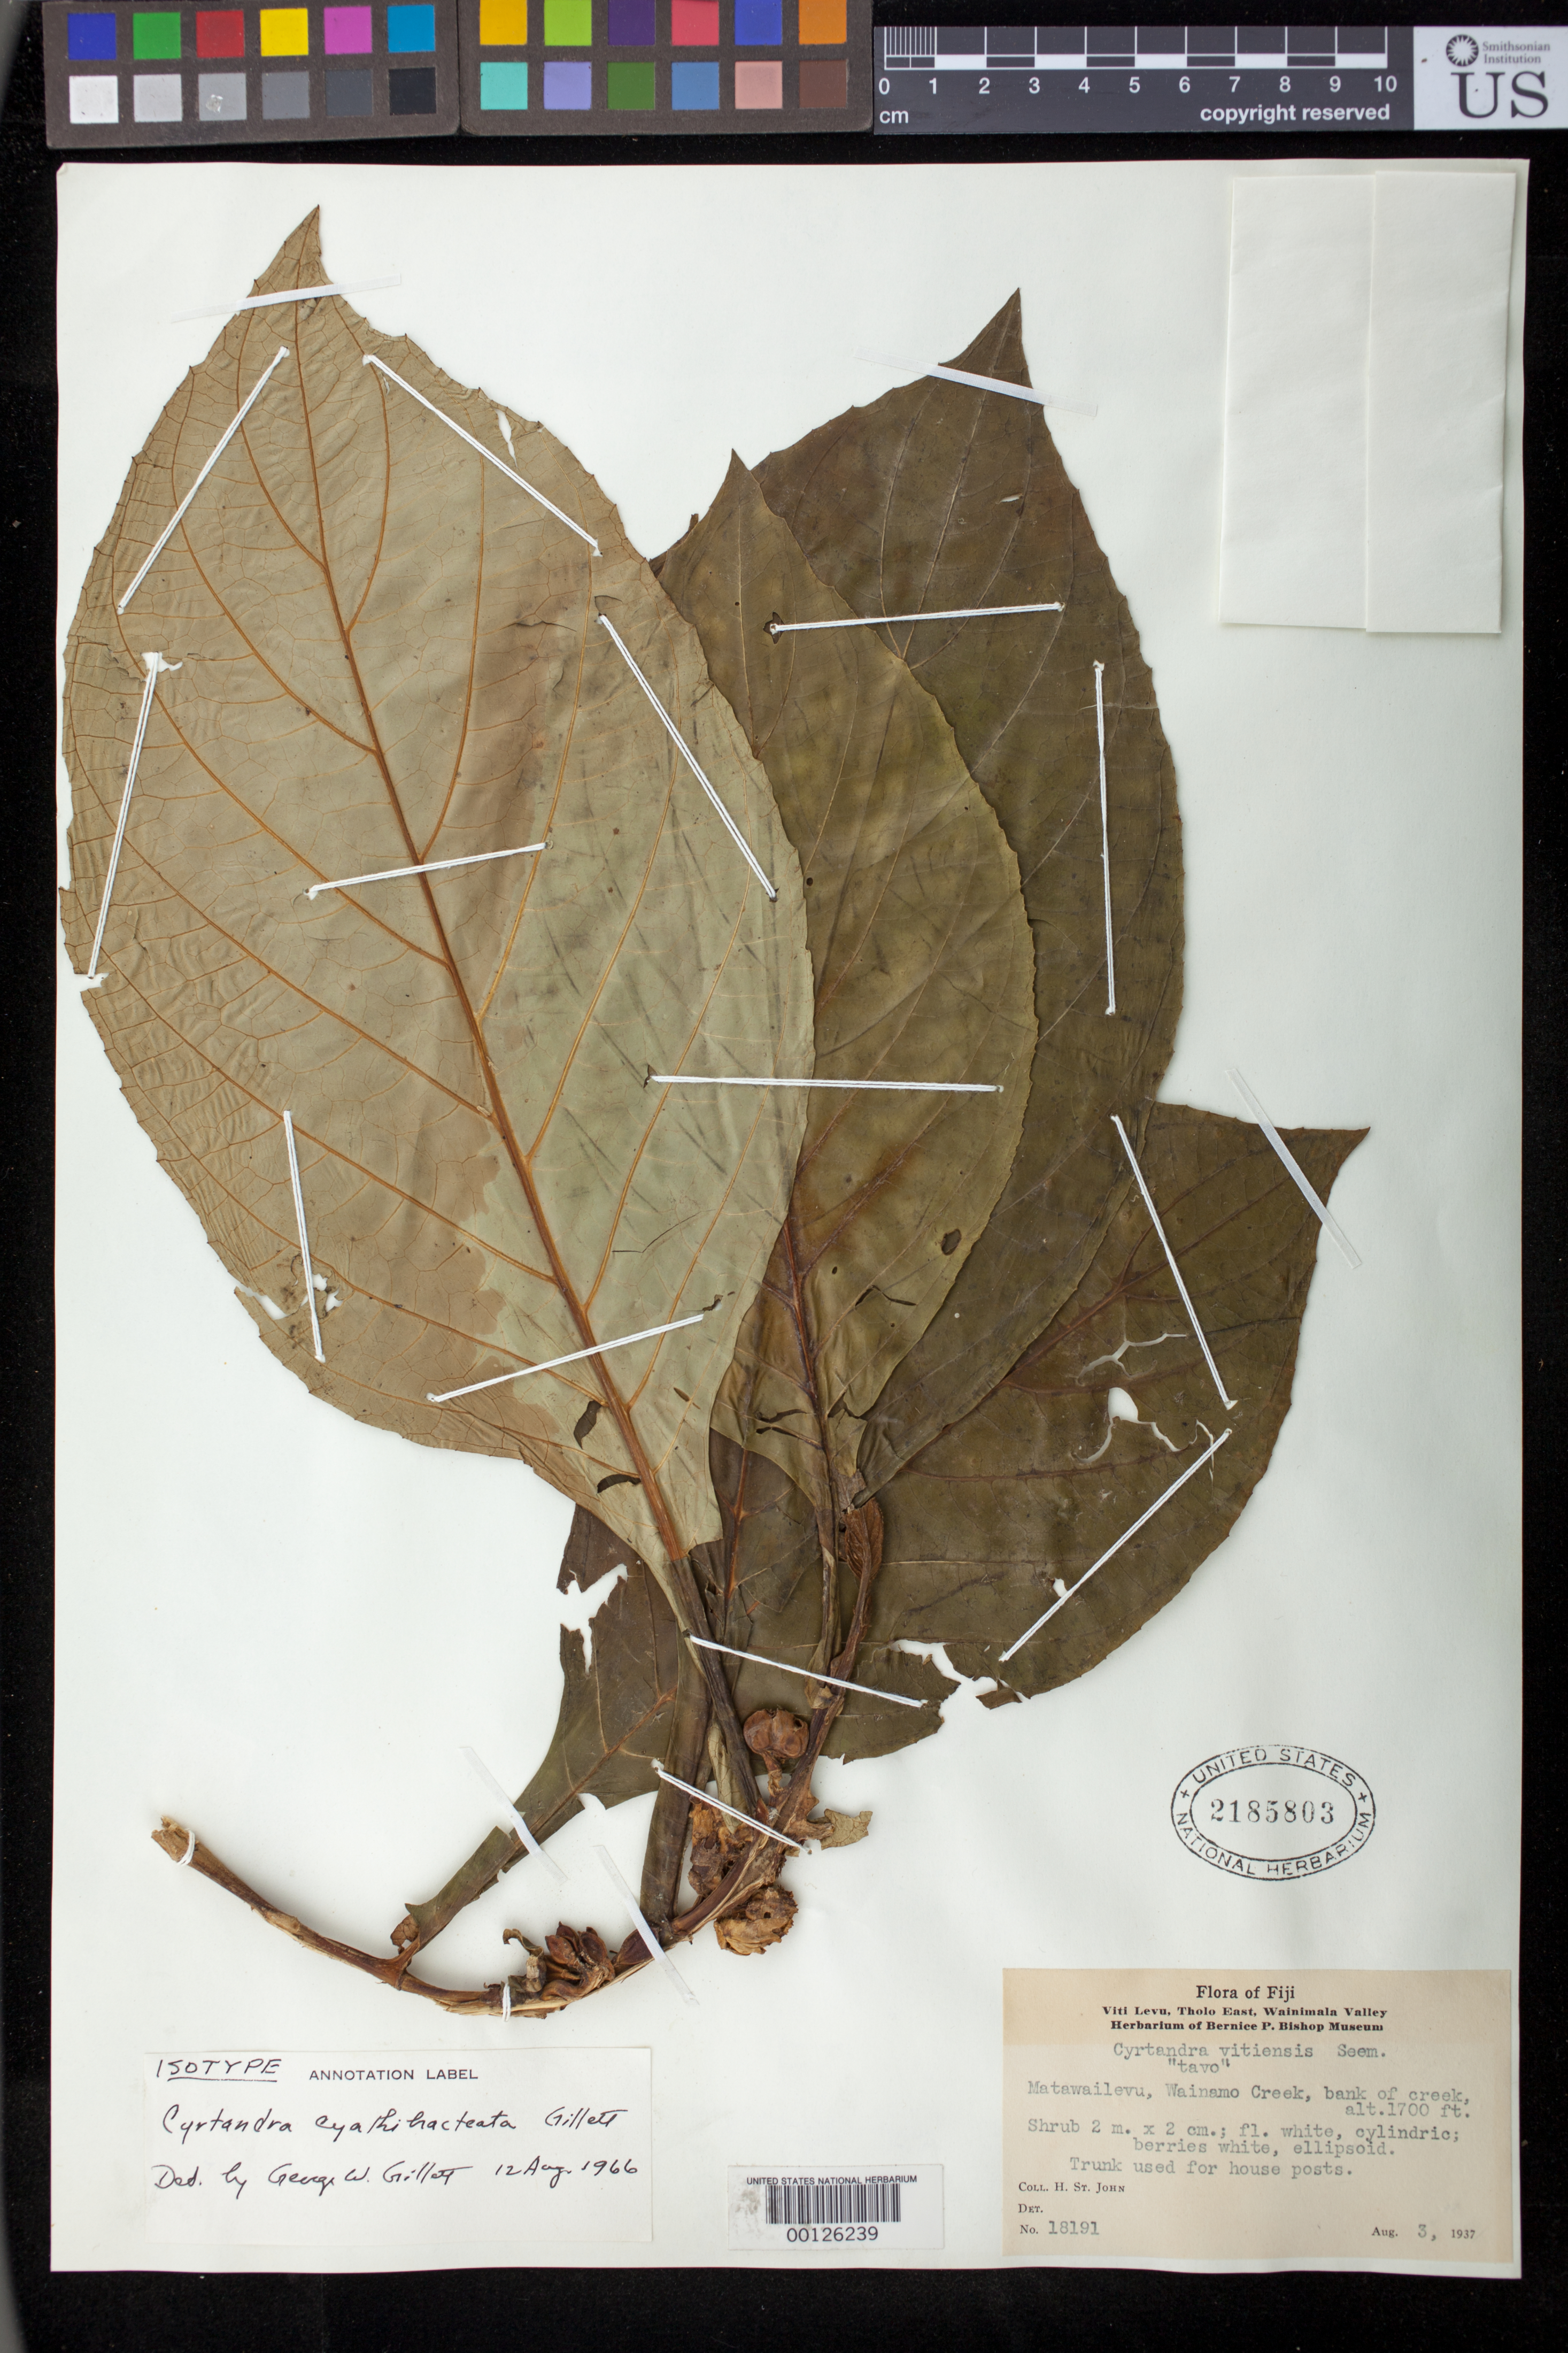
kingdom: Plantae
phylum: Tracheophyta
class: Magnoliopsida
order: Lamiales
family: Gesneriaceae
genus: Cyrtandra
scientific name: Cyrtandra cyathibracteata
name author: G.W. Gillett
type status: Isotype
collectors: H. St. John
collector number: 18191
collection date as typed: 03 Aug 1937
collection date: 1937-08-03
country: Fiji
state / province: Central Division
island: Viti Levu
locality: Wainimala Valley. [Viti Levu Group]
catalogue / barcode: US 2185803